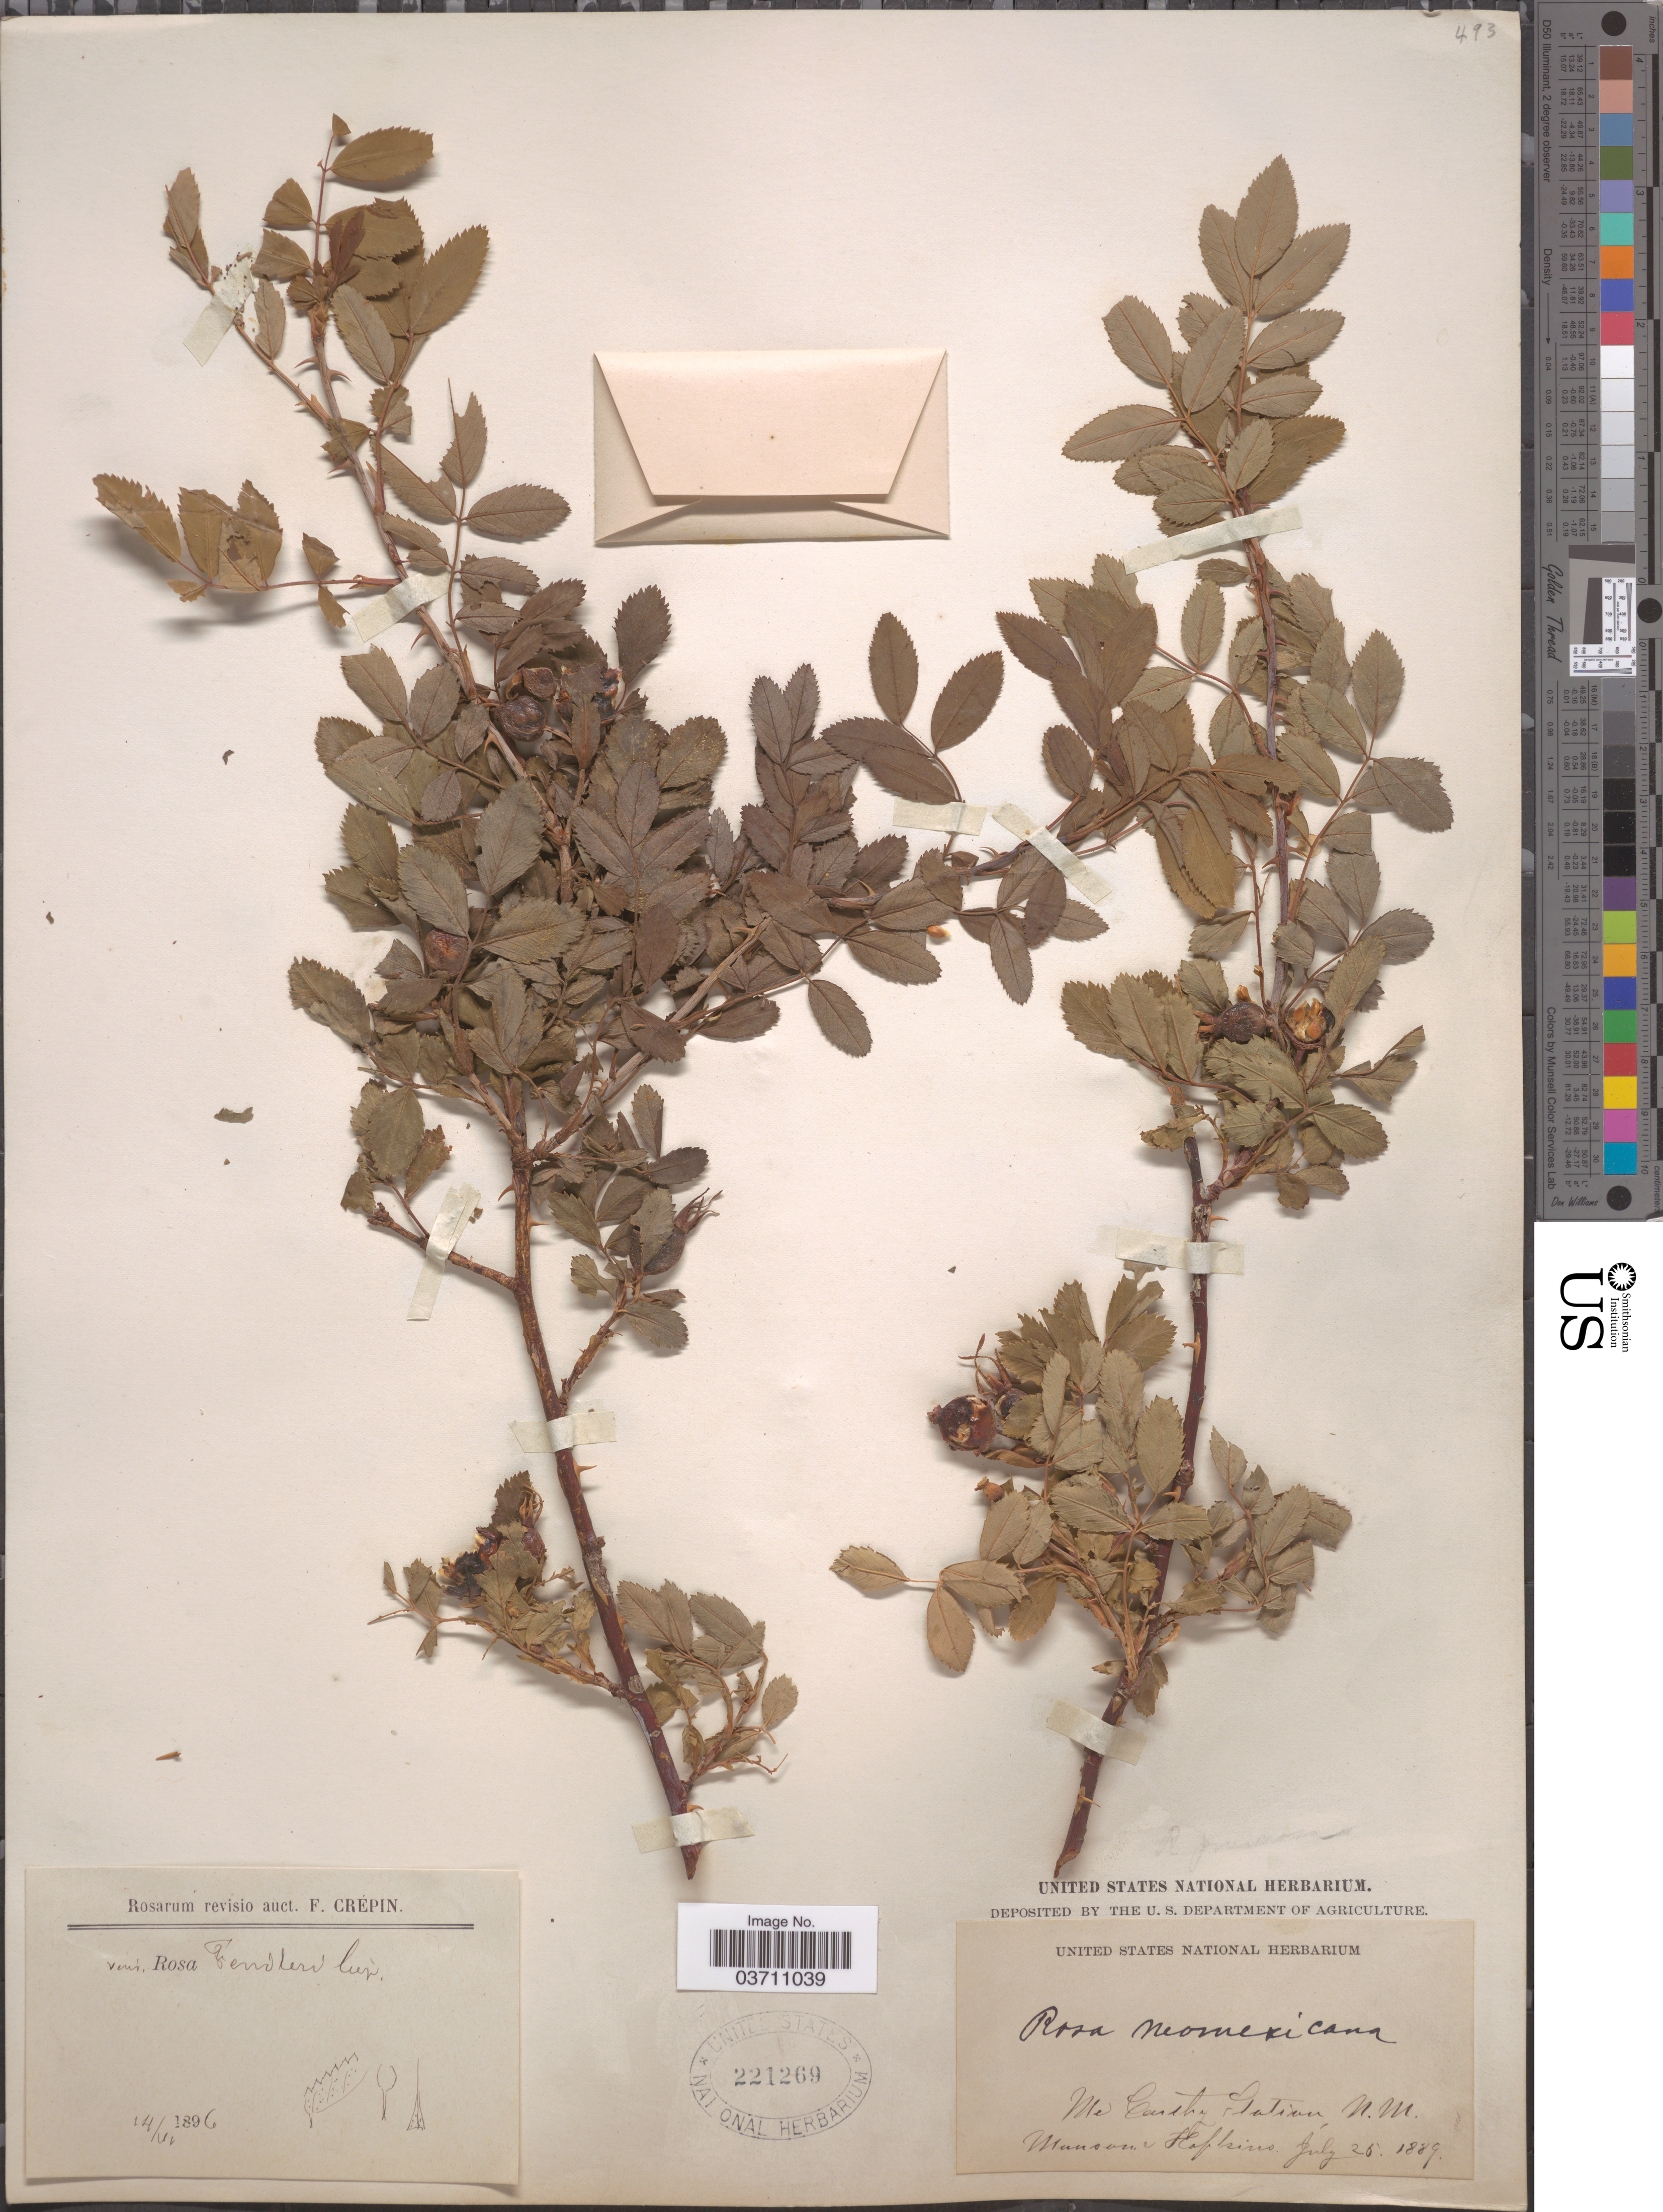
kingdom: Plantae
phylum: Tracheophyta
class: Magnoliopsida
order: Rosales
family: Rosaceae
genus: Rosa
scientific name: Rosa fendleri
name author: Crép.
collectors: -. Munson & -- Hopkins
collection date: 1889-07-25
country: United States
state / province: New Mexico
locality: Mc Carthy Station.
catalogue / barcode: US 221269